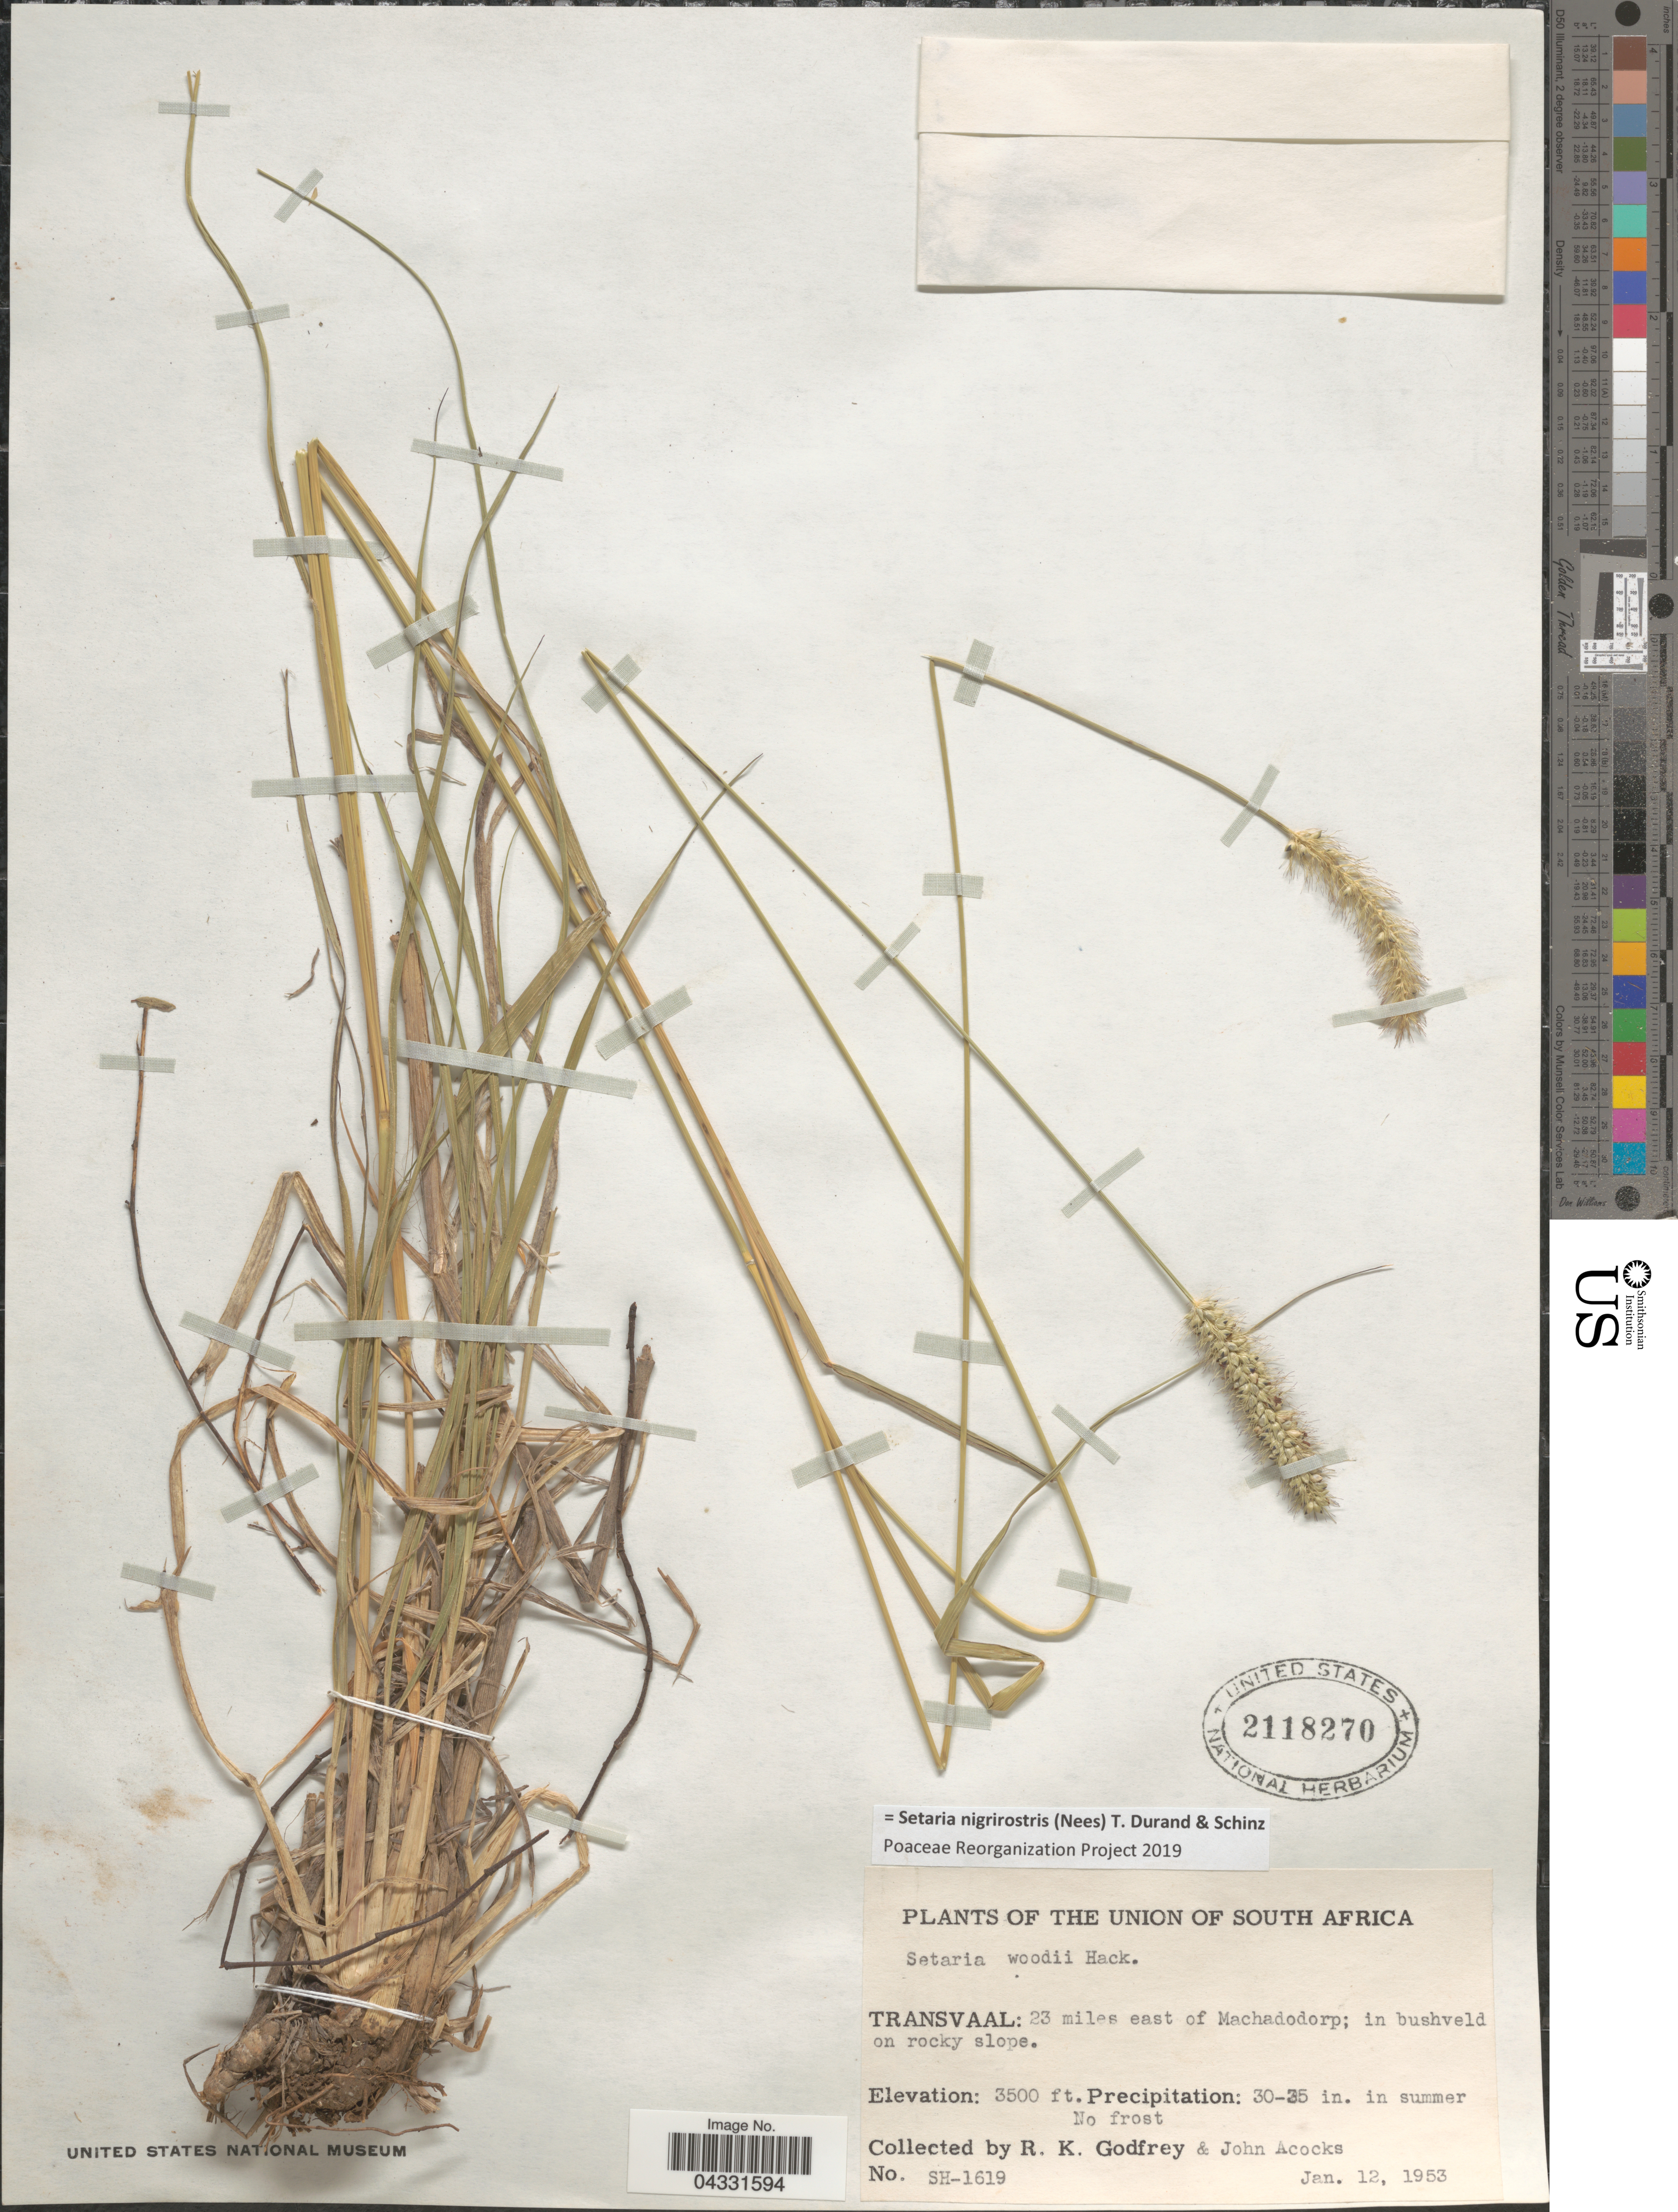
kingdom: Plantae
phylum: Tracheophyta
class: Liliopsida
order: Poales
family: Poaceae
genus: Setaria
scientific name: Setaria nigrirostris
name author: (Nees) Durand & Schinz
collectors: R. K. Godfrey & J. P. Acocks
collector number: SH-1619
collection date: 1953-01-12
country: South Africa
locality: Union of South Africa. Transvaal: 23 miles east of Machadodorp; in bushveld on rocky slope.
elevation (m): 1067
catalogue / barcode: US 2118270